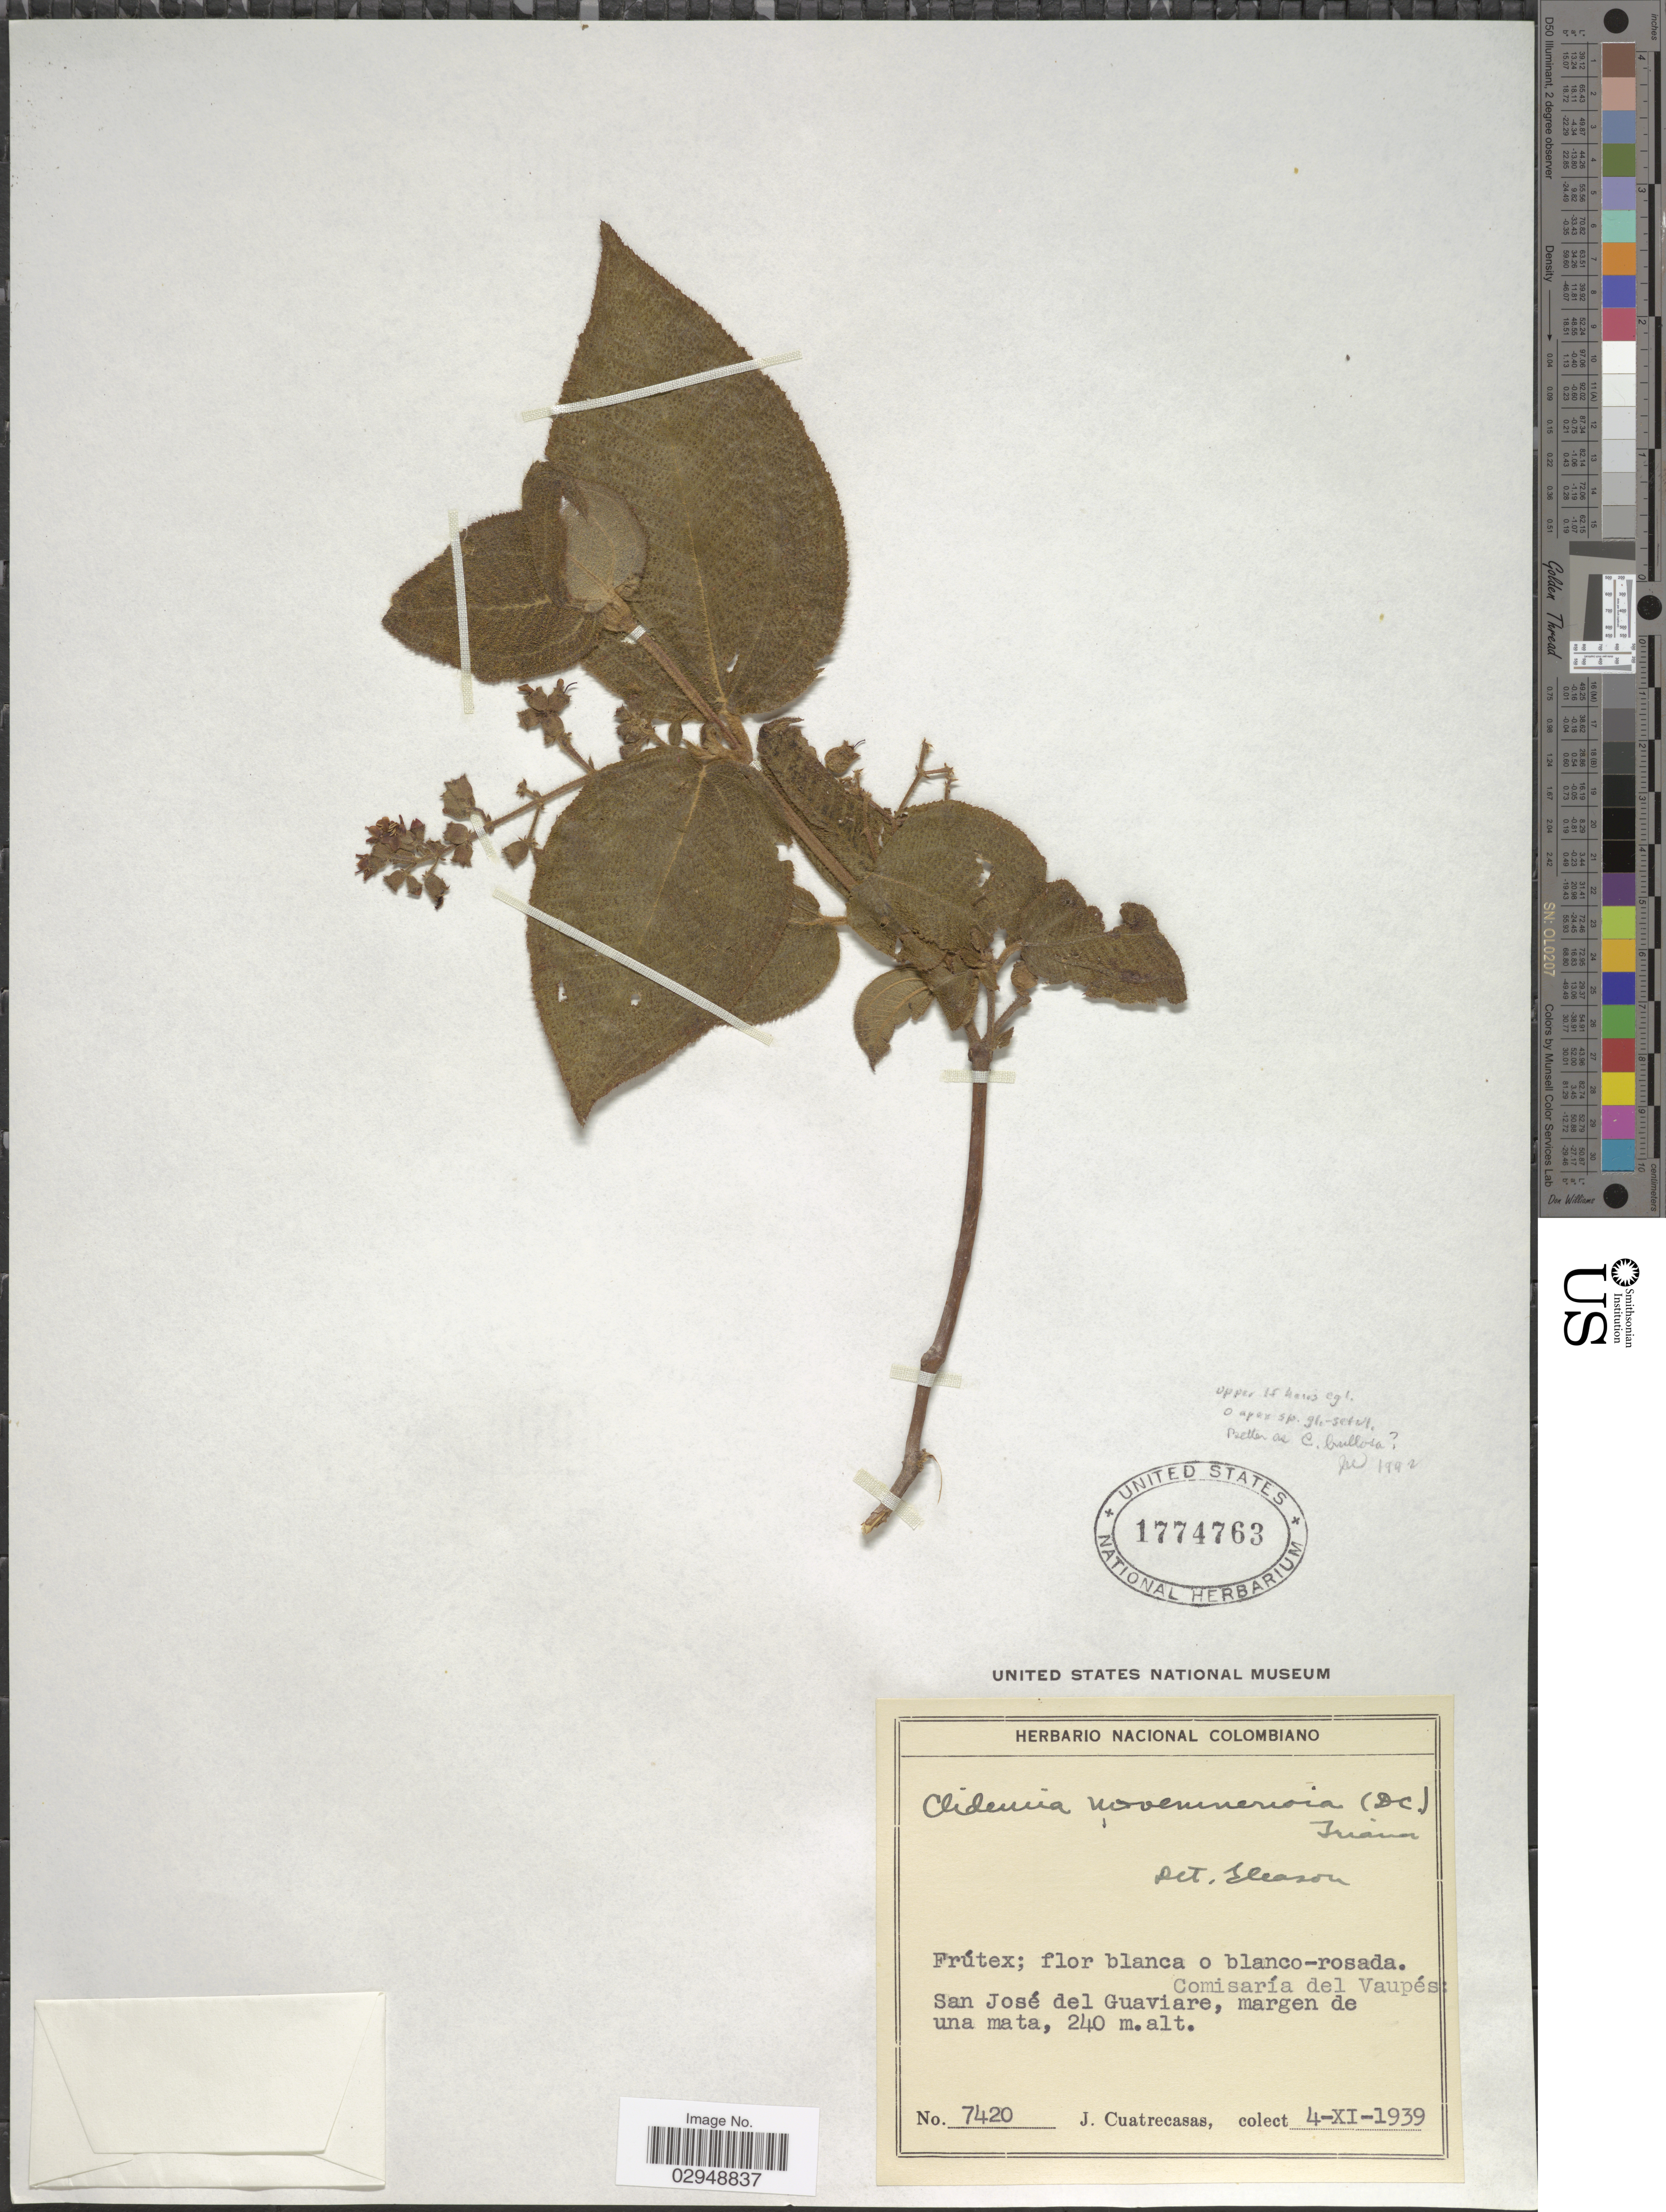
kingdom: Plantae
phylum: Tracheophyta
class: Magnoliopsida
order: Myrtales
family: Melastomataceae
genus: Clidemia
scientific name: Clidemia capitellata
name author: (Bonpl.) D. Don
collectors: J. Cuatrecasas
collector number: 7420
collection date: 1939-11-04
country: Colombia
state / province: Vaupés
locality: Comisaría del Vaupés: San José del Guaviare, margen de una mata.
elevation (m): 240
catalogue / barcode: US 1774763